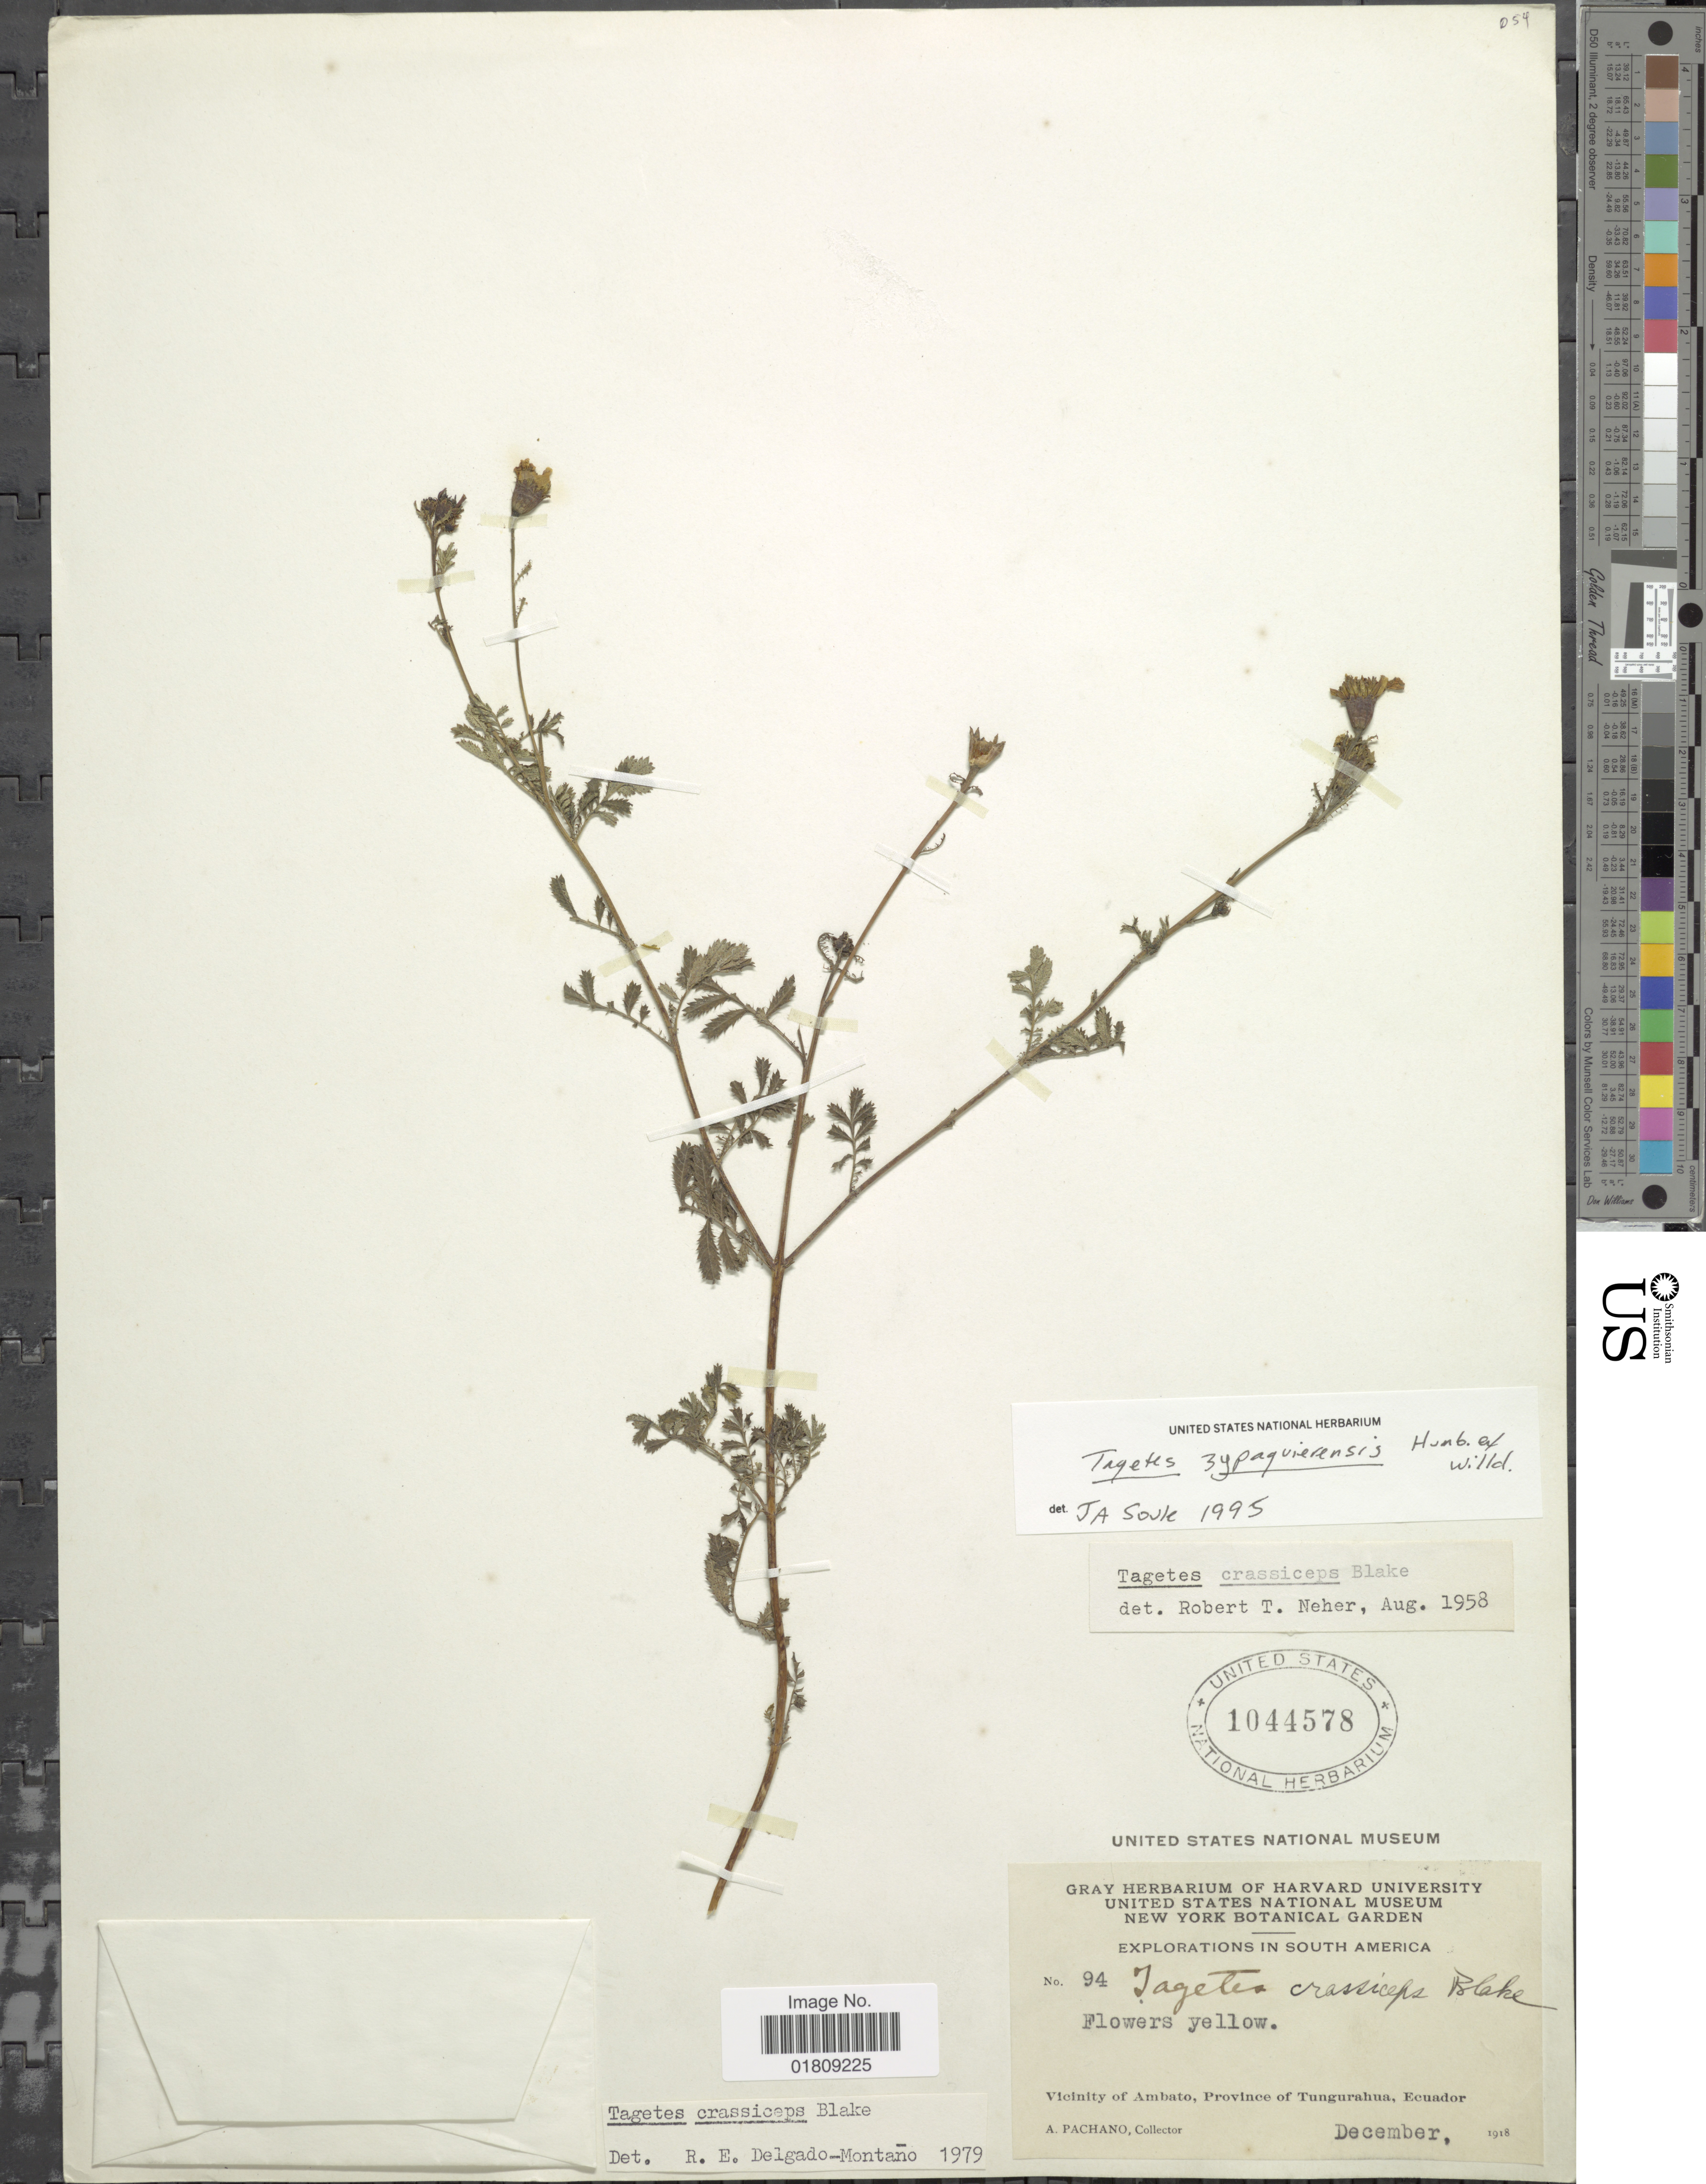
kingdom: Plantae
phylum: Tracheophyta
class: Magnoliopsida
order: Asterales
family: Asteraceae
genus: Tagetes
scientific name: Tagetes zypaquirensis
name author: Humb. & Bonpl.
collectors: A. Pachano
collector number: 94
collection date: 1918-12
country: Ecuador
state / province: Tungurahua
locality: South America, Vicinity of Ambato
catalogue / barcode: US 1044578